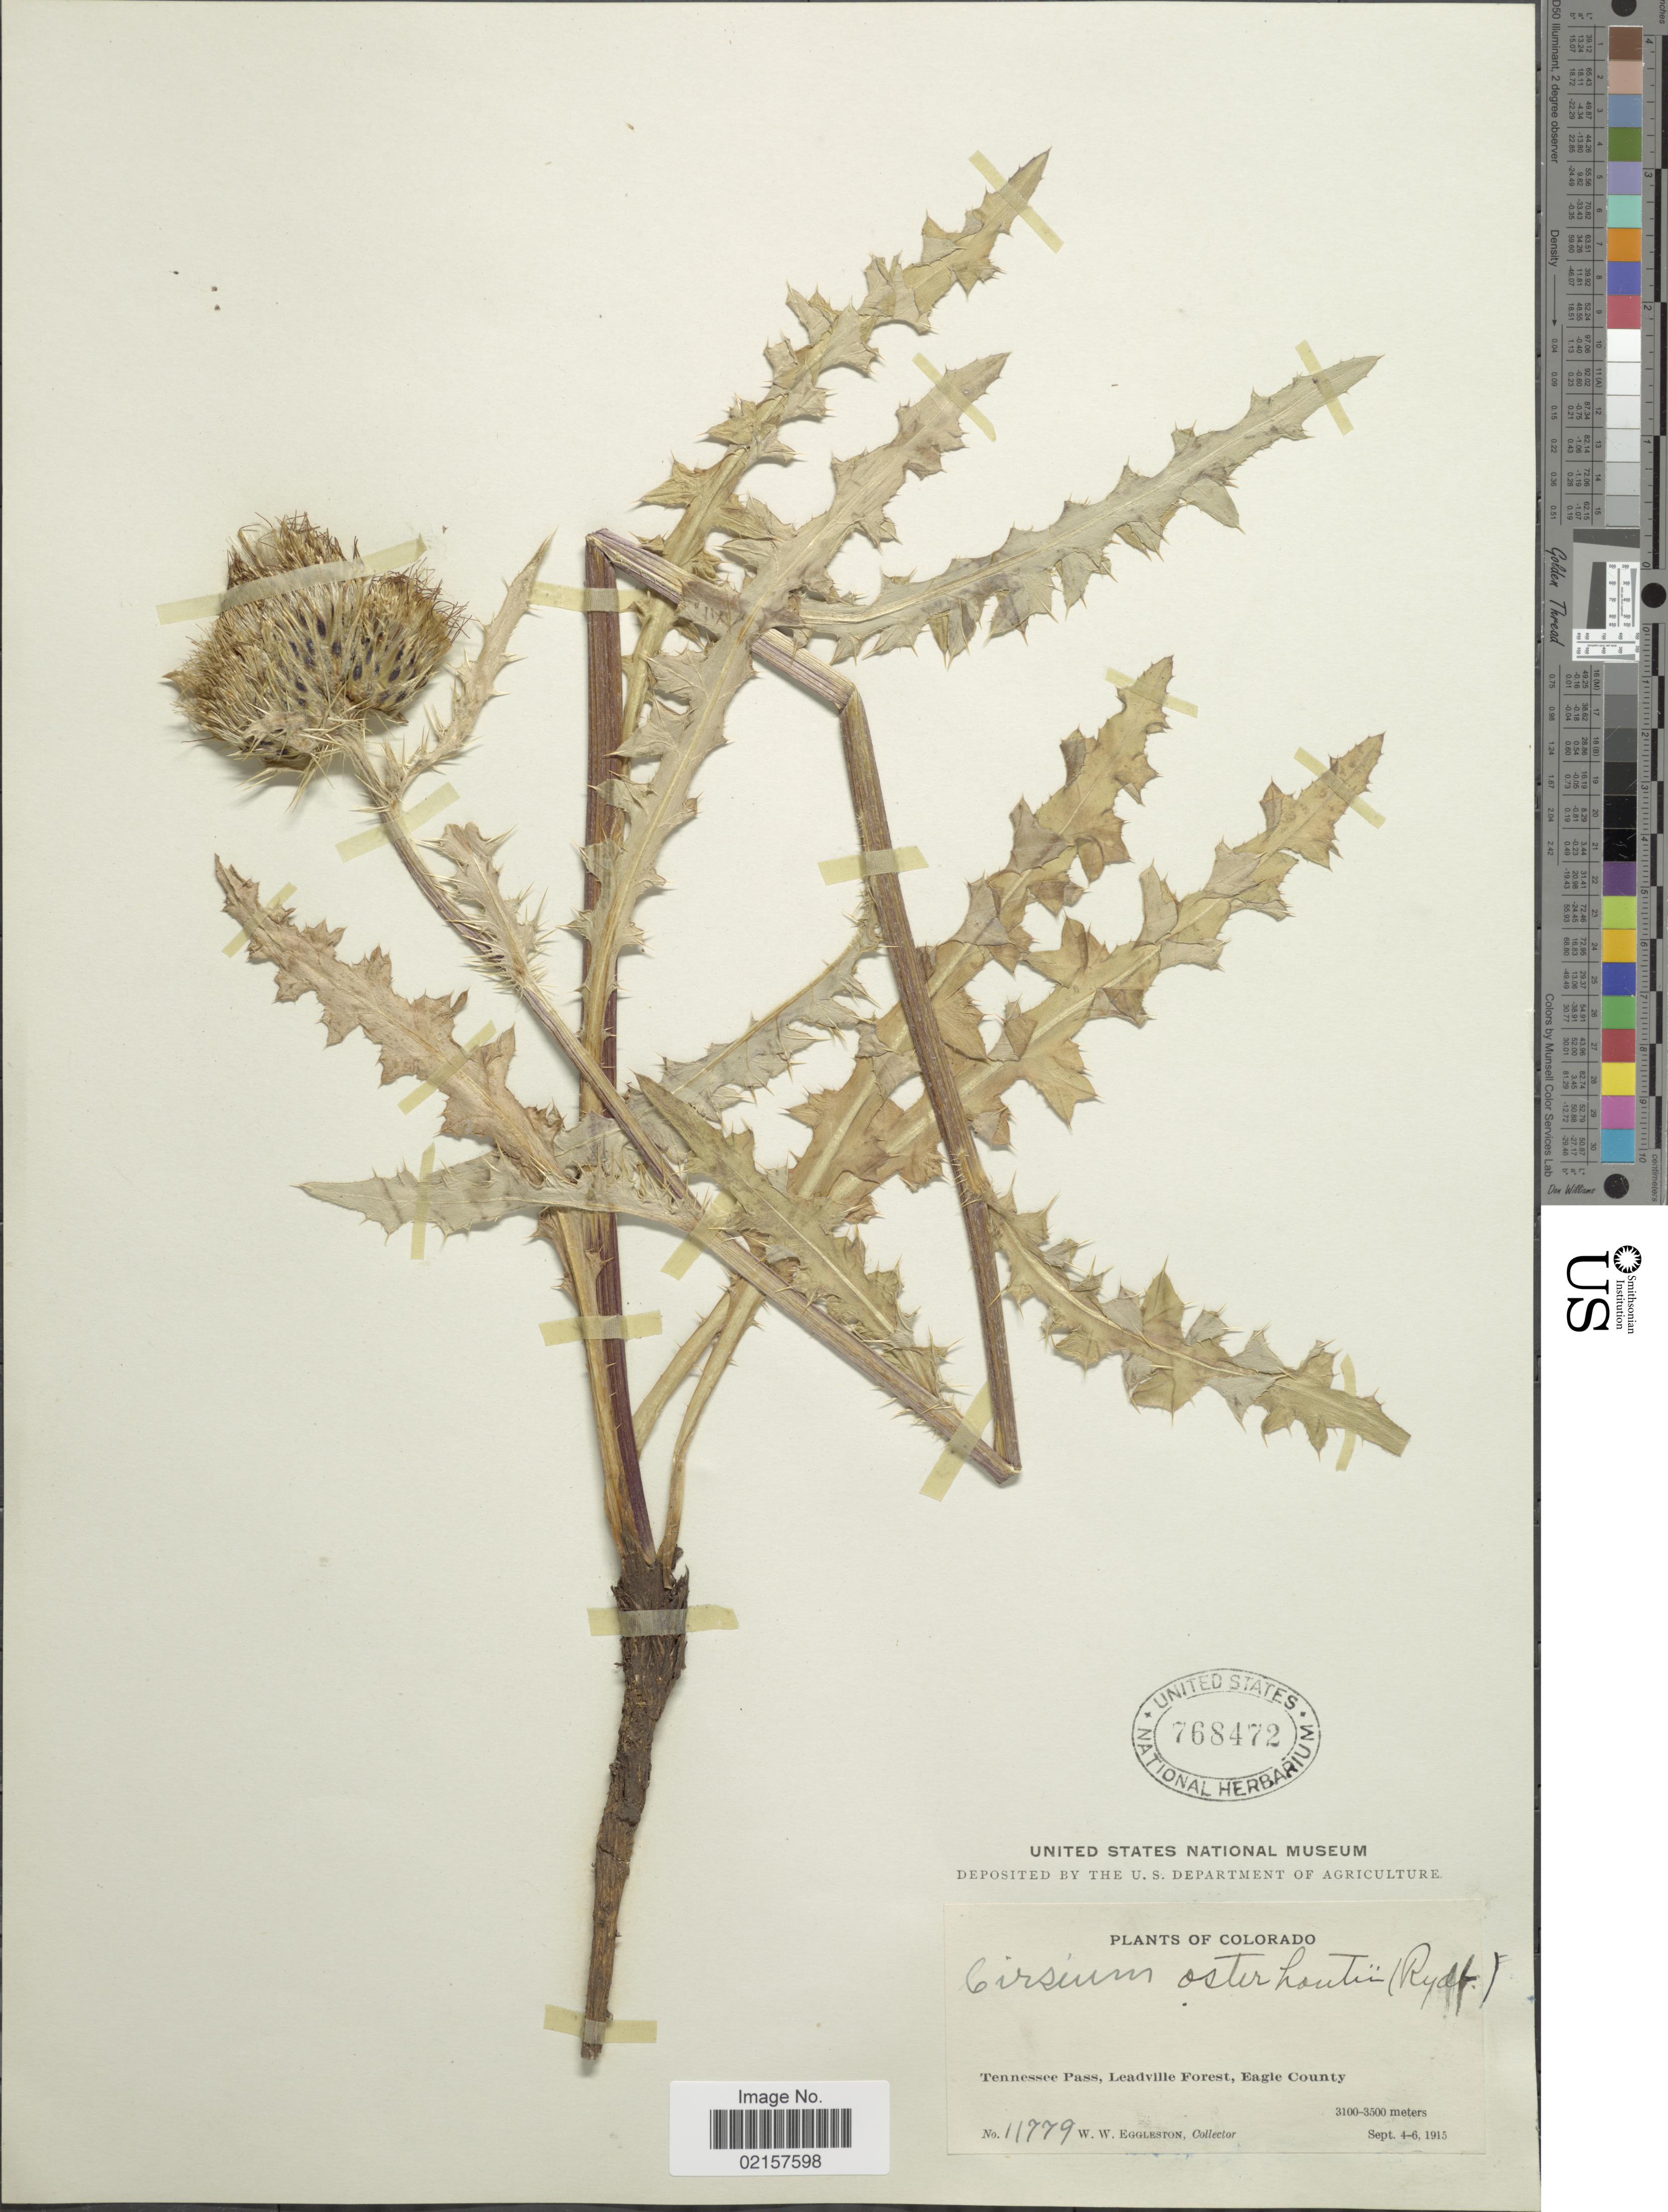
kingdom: Plantae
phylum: Tracheophyta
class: Magnoliopsida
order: Asterales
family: Asteraceae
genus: Cirsium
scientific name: Cirsium clavatum var. osterhoutii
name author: (Rydberg) D.J. Keil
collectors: W. W. Eggleston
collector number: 11779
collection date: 1915-09-04/1915-09-06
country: United States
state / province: Colorado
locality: Tennessee Pass, Leadville Forest, Eagle County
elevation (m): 3100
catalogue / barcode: US 768472